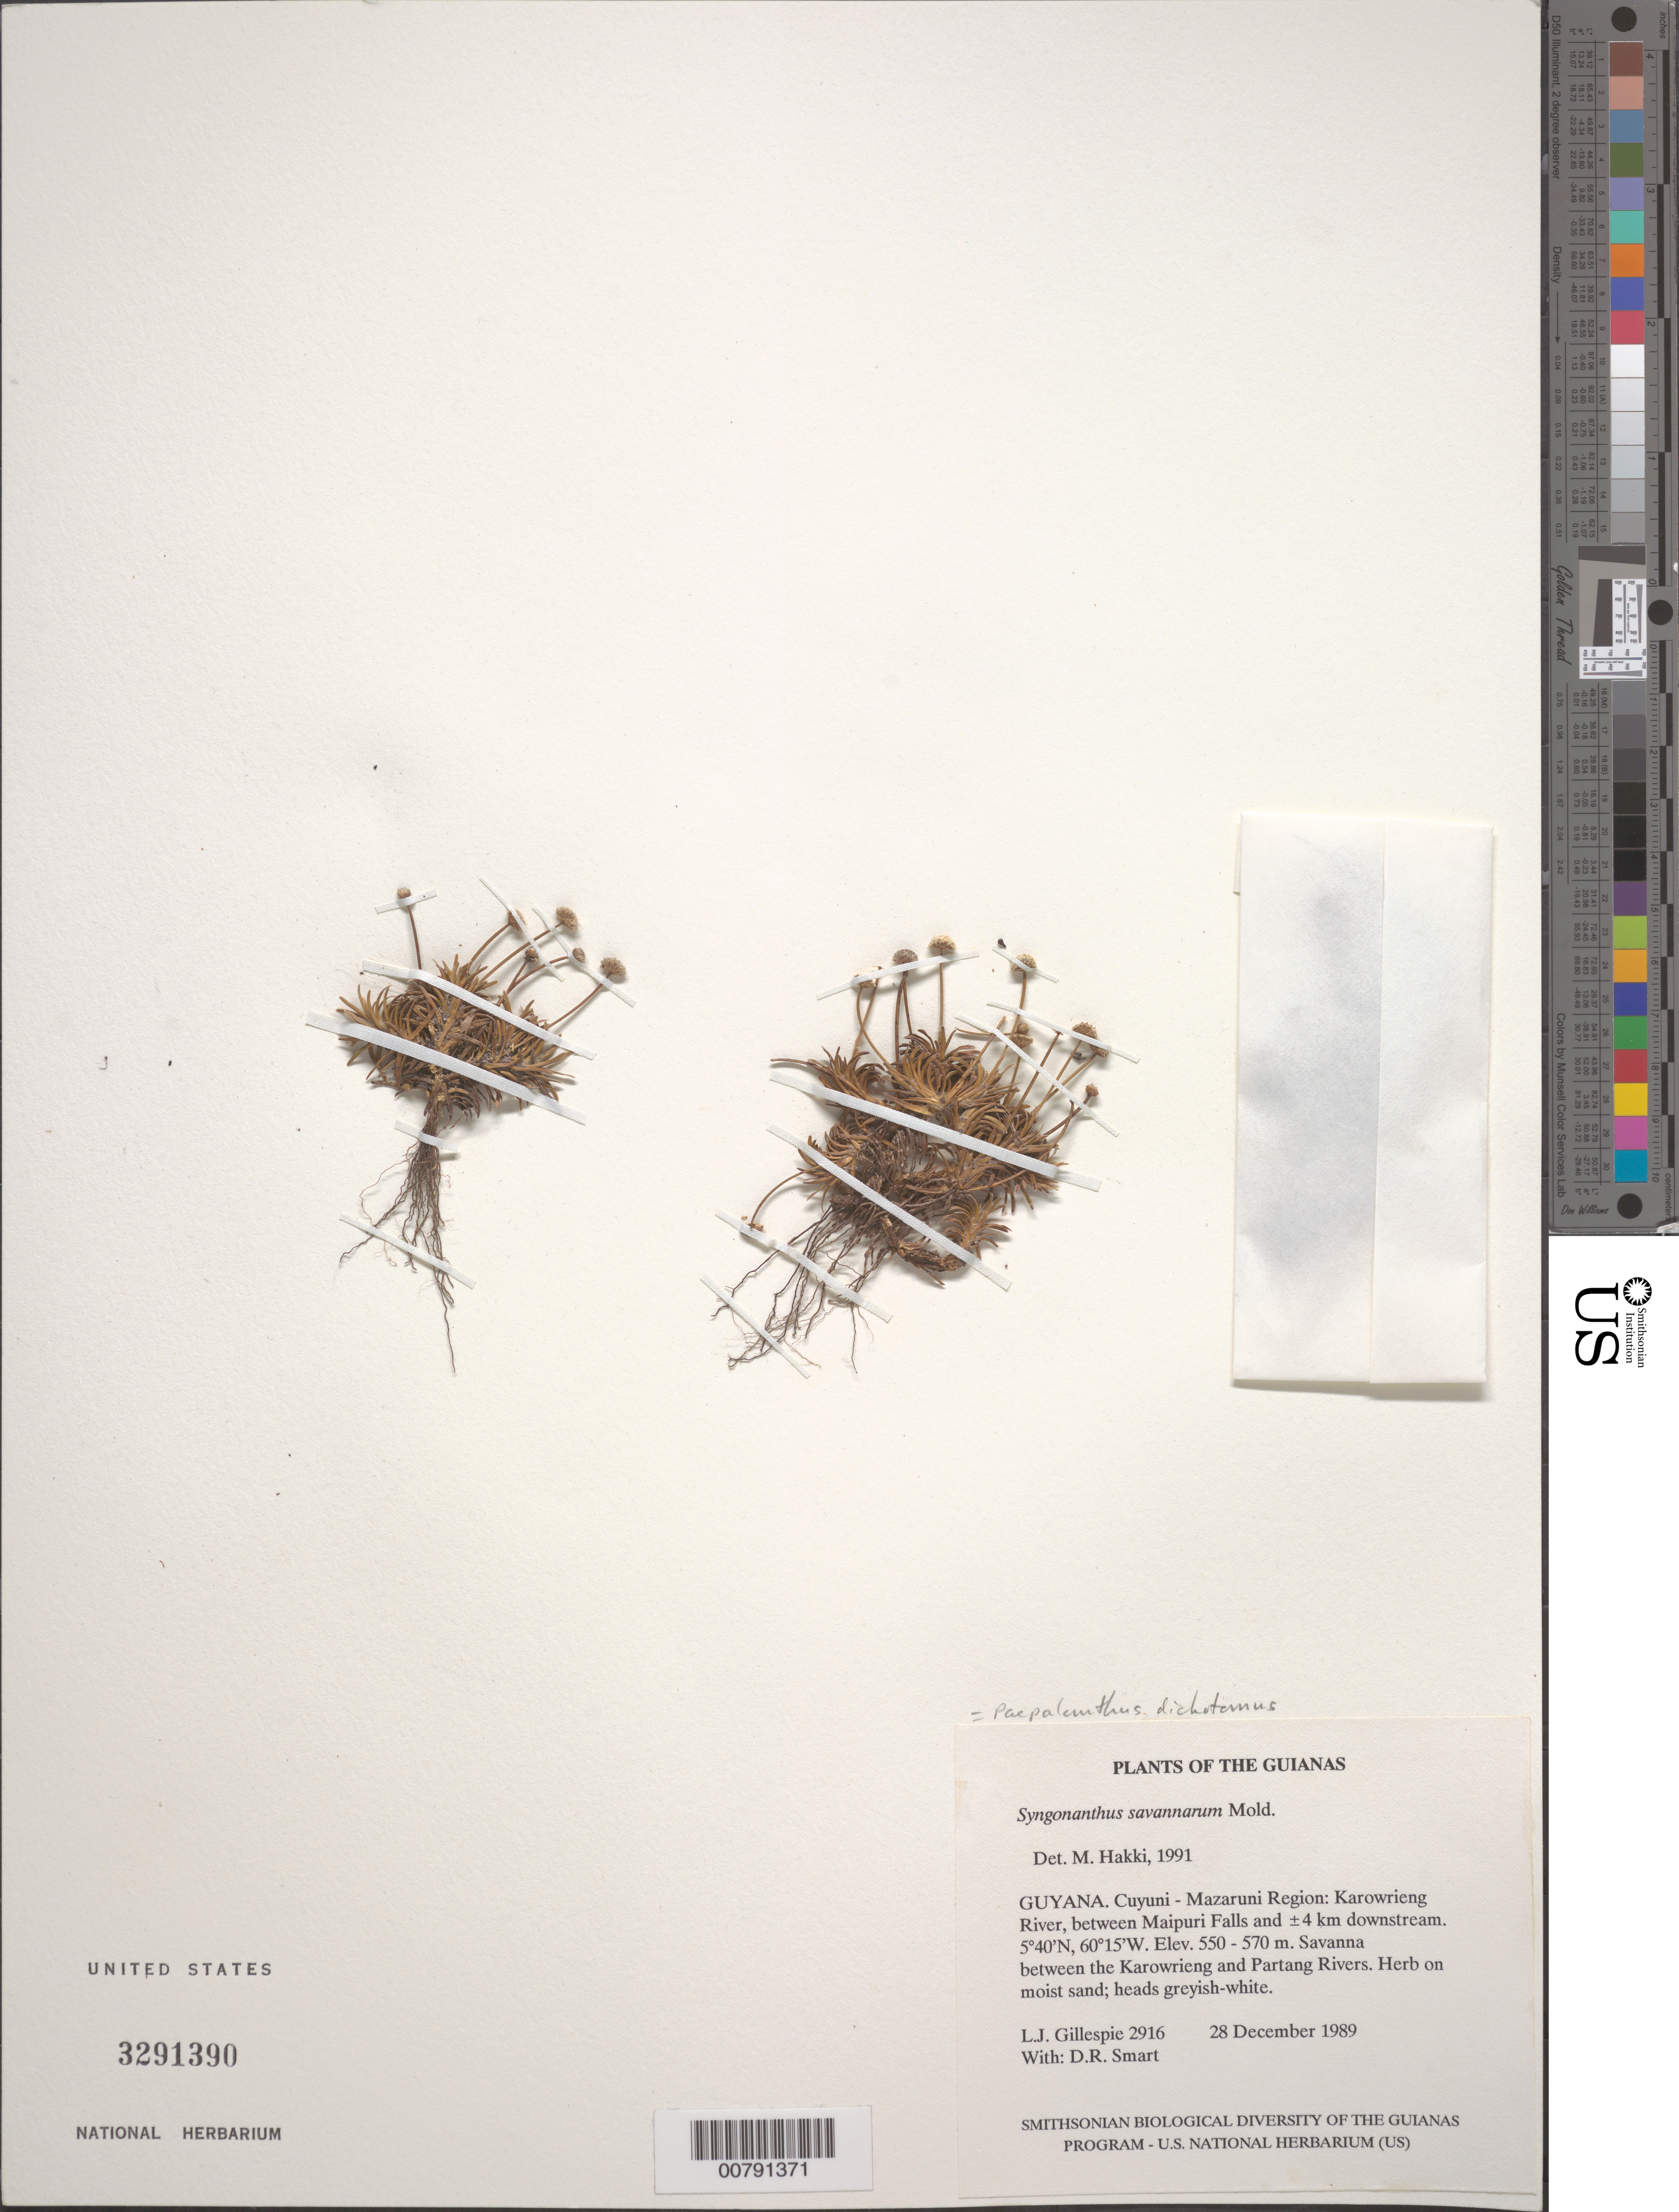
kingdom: Plantae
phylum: Tracheophyta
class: Liliopsida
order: Poales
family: Eriocaulaceae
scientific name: Giuliettia dichotoma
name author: (Klotzsch ex Körn.) Andrino & Sano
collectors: L. J. Gillespie & D. R. Smart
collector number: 2916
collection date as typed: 28 December 1989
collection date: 1989-12-28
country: Guyana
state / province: Cuyuni-Mazaruni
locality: Between Karowrieng and Partang Rivers, between Maipuri Falls and ±4 km downstream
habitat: Savanna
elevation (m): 550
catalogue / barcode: US 3291390